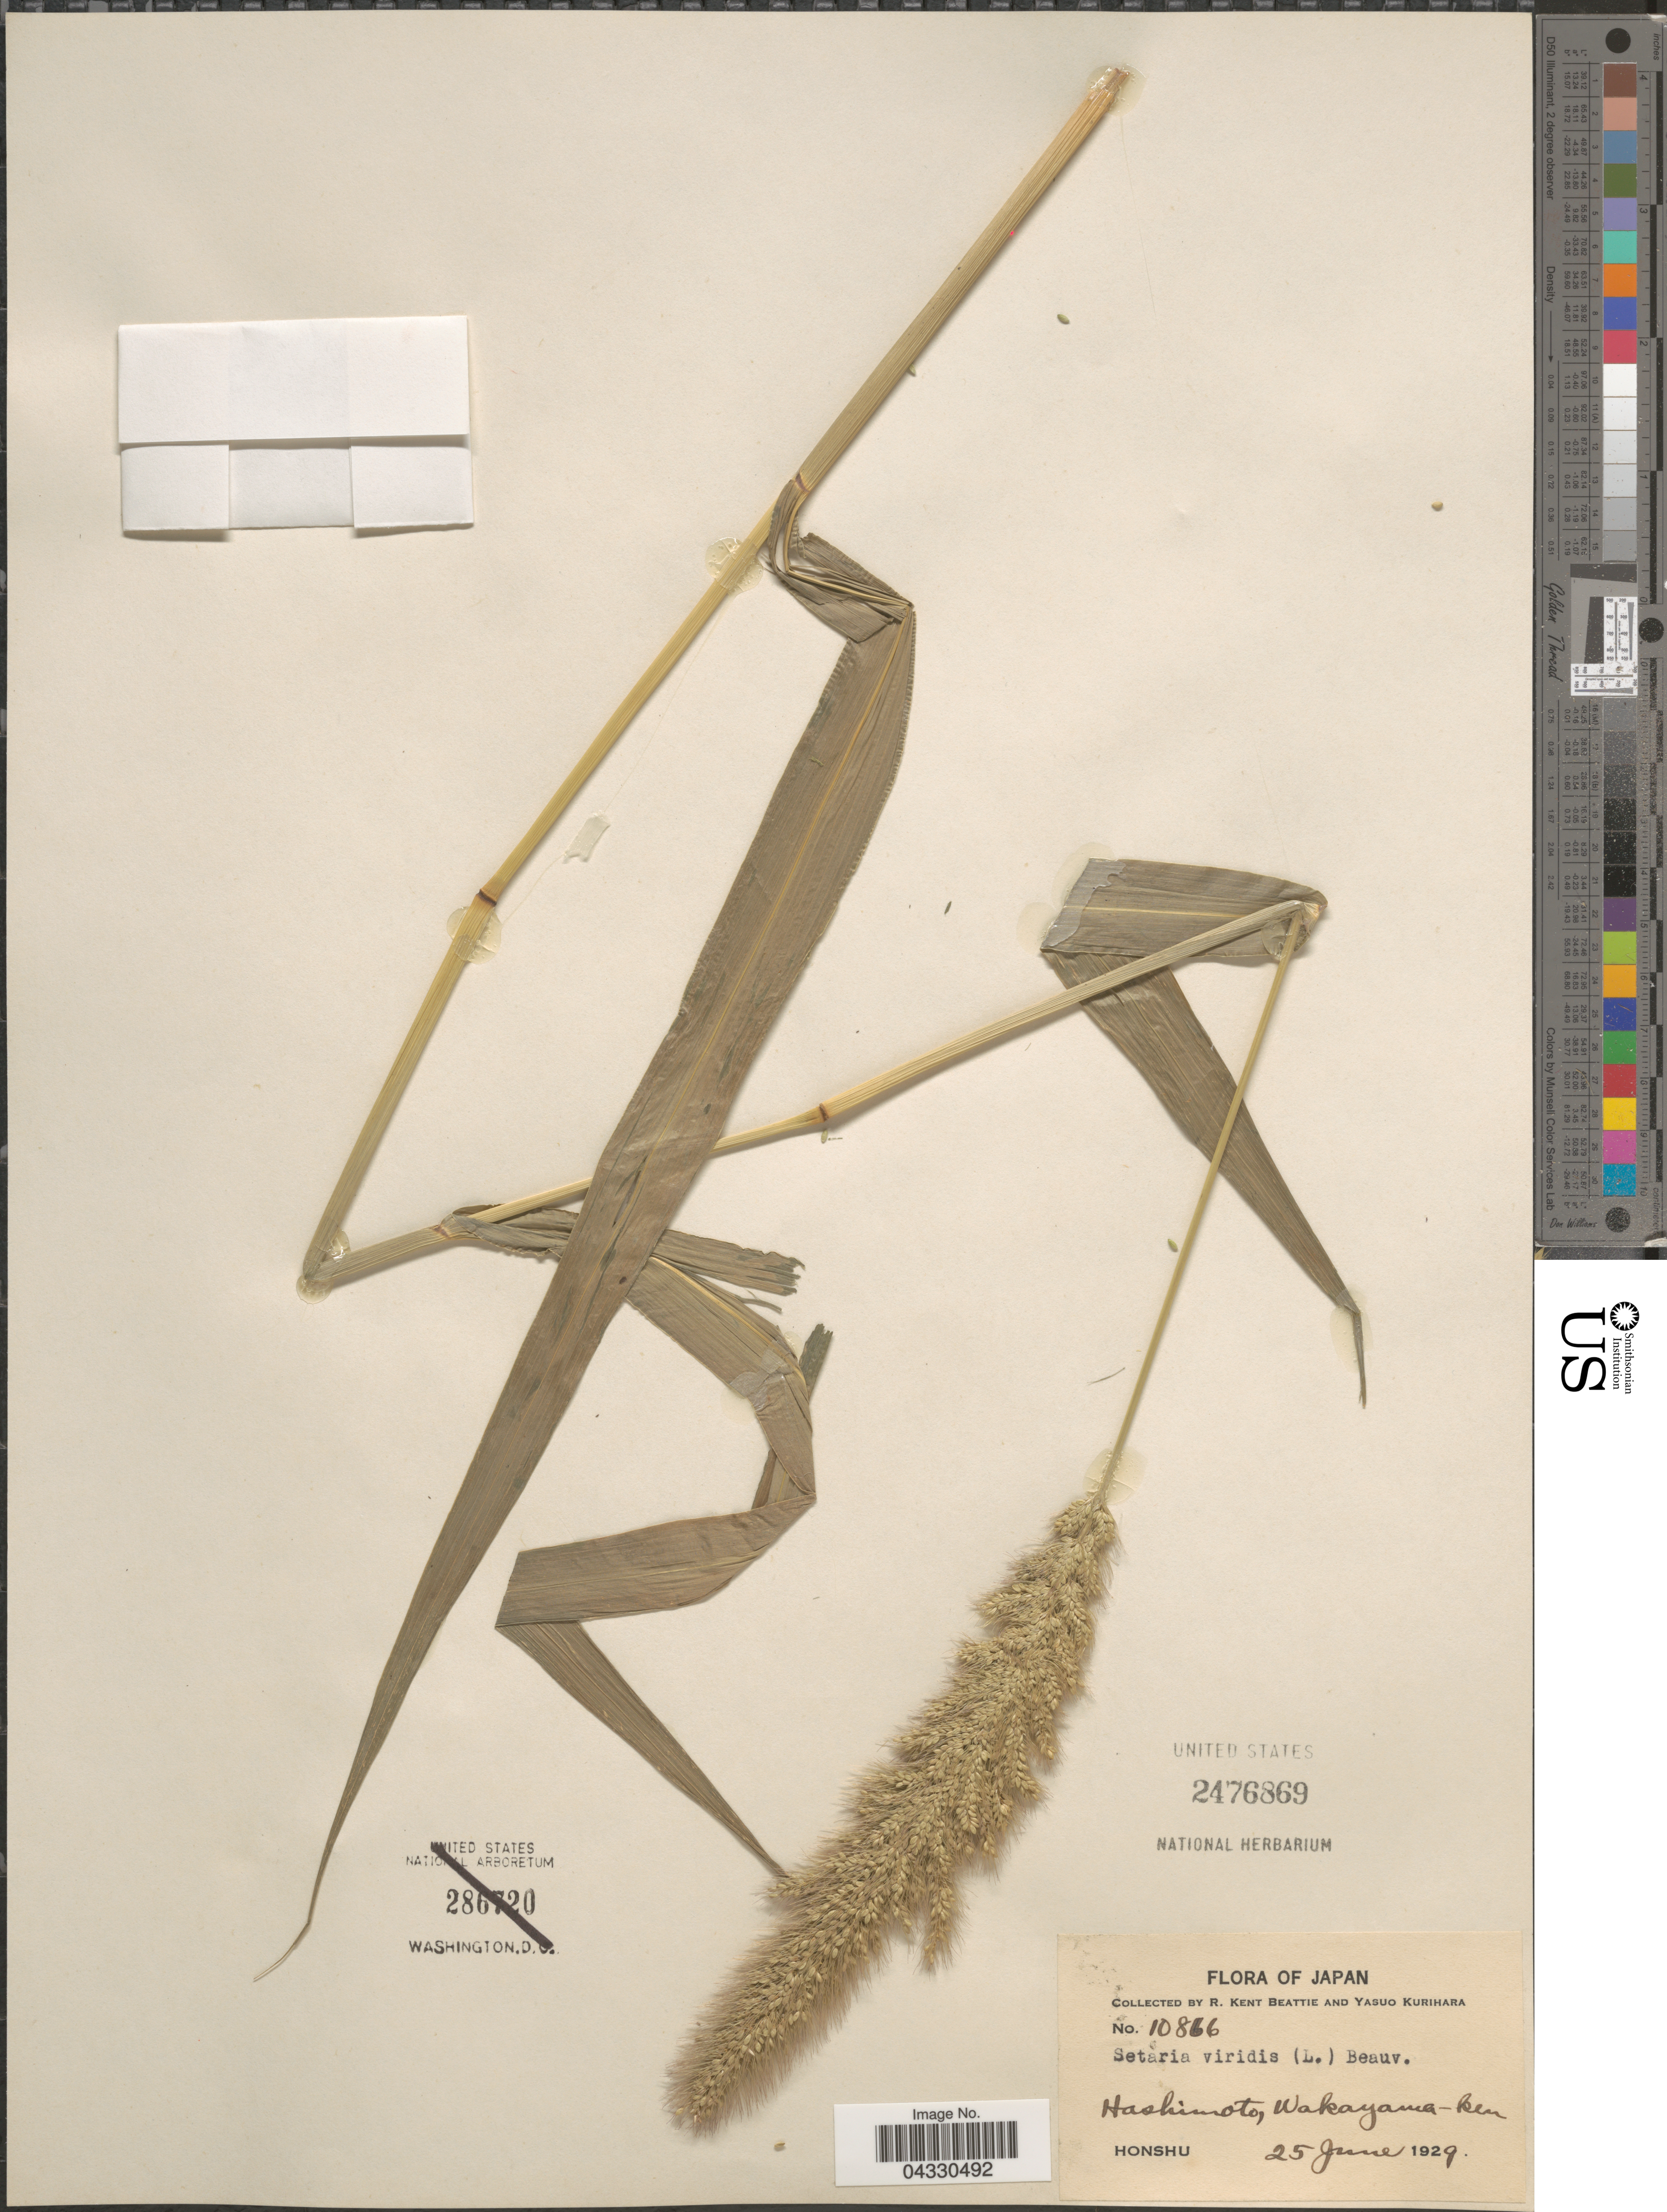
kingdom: Plantae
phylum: Tracheophyta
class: Liliopsida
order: Poales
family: Poaceae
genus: Setaria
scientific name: Setaria viridis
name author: (L.) P. Beauv.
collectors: R. K. Beattie & Y. Kurihara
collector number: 10866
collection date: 1929-06-25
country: Japan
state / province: Wakayama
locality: Hashimoto, Wakayama-ken. Honshu.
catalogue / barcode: US 2476869